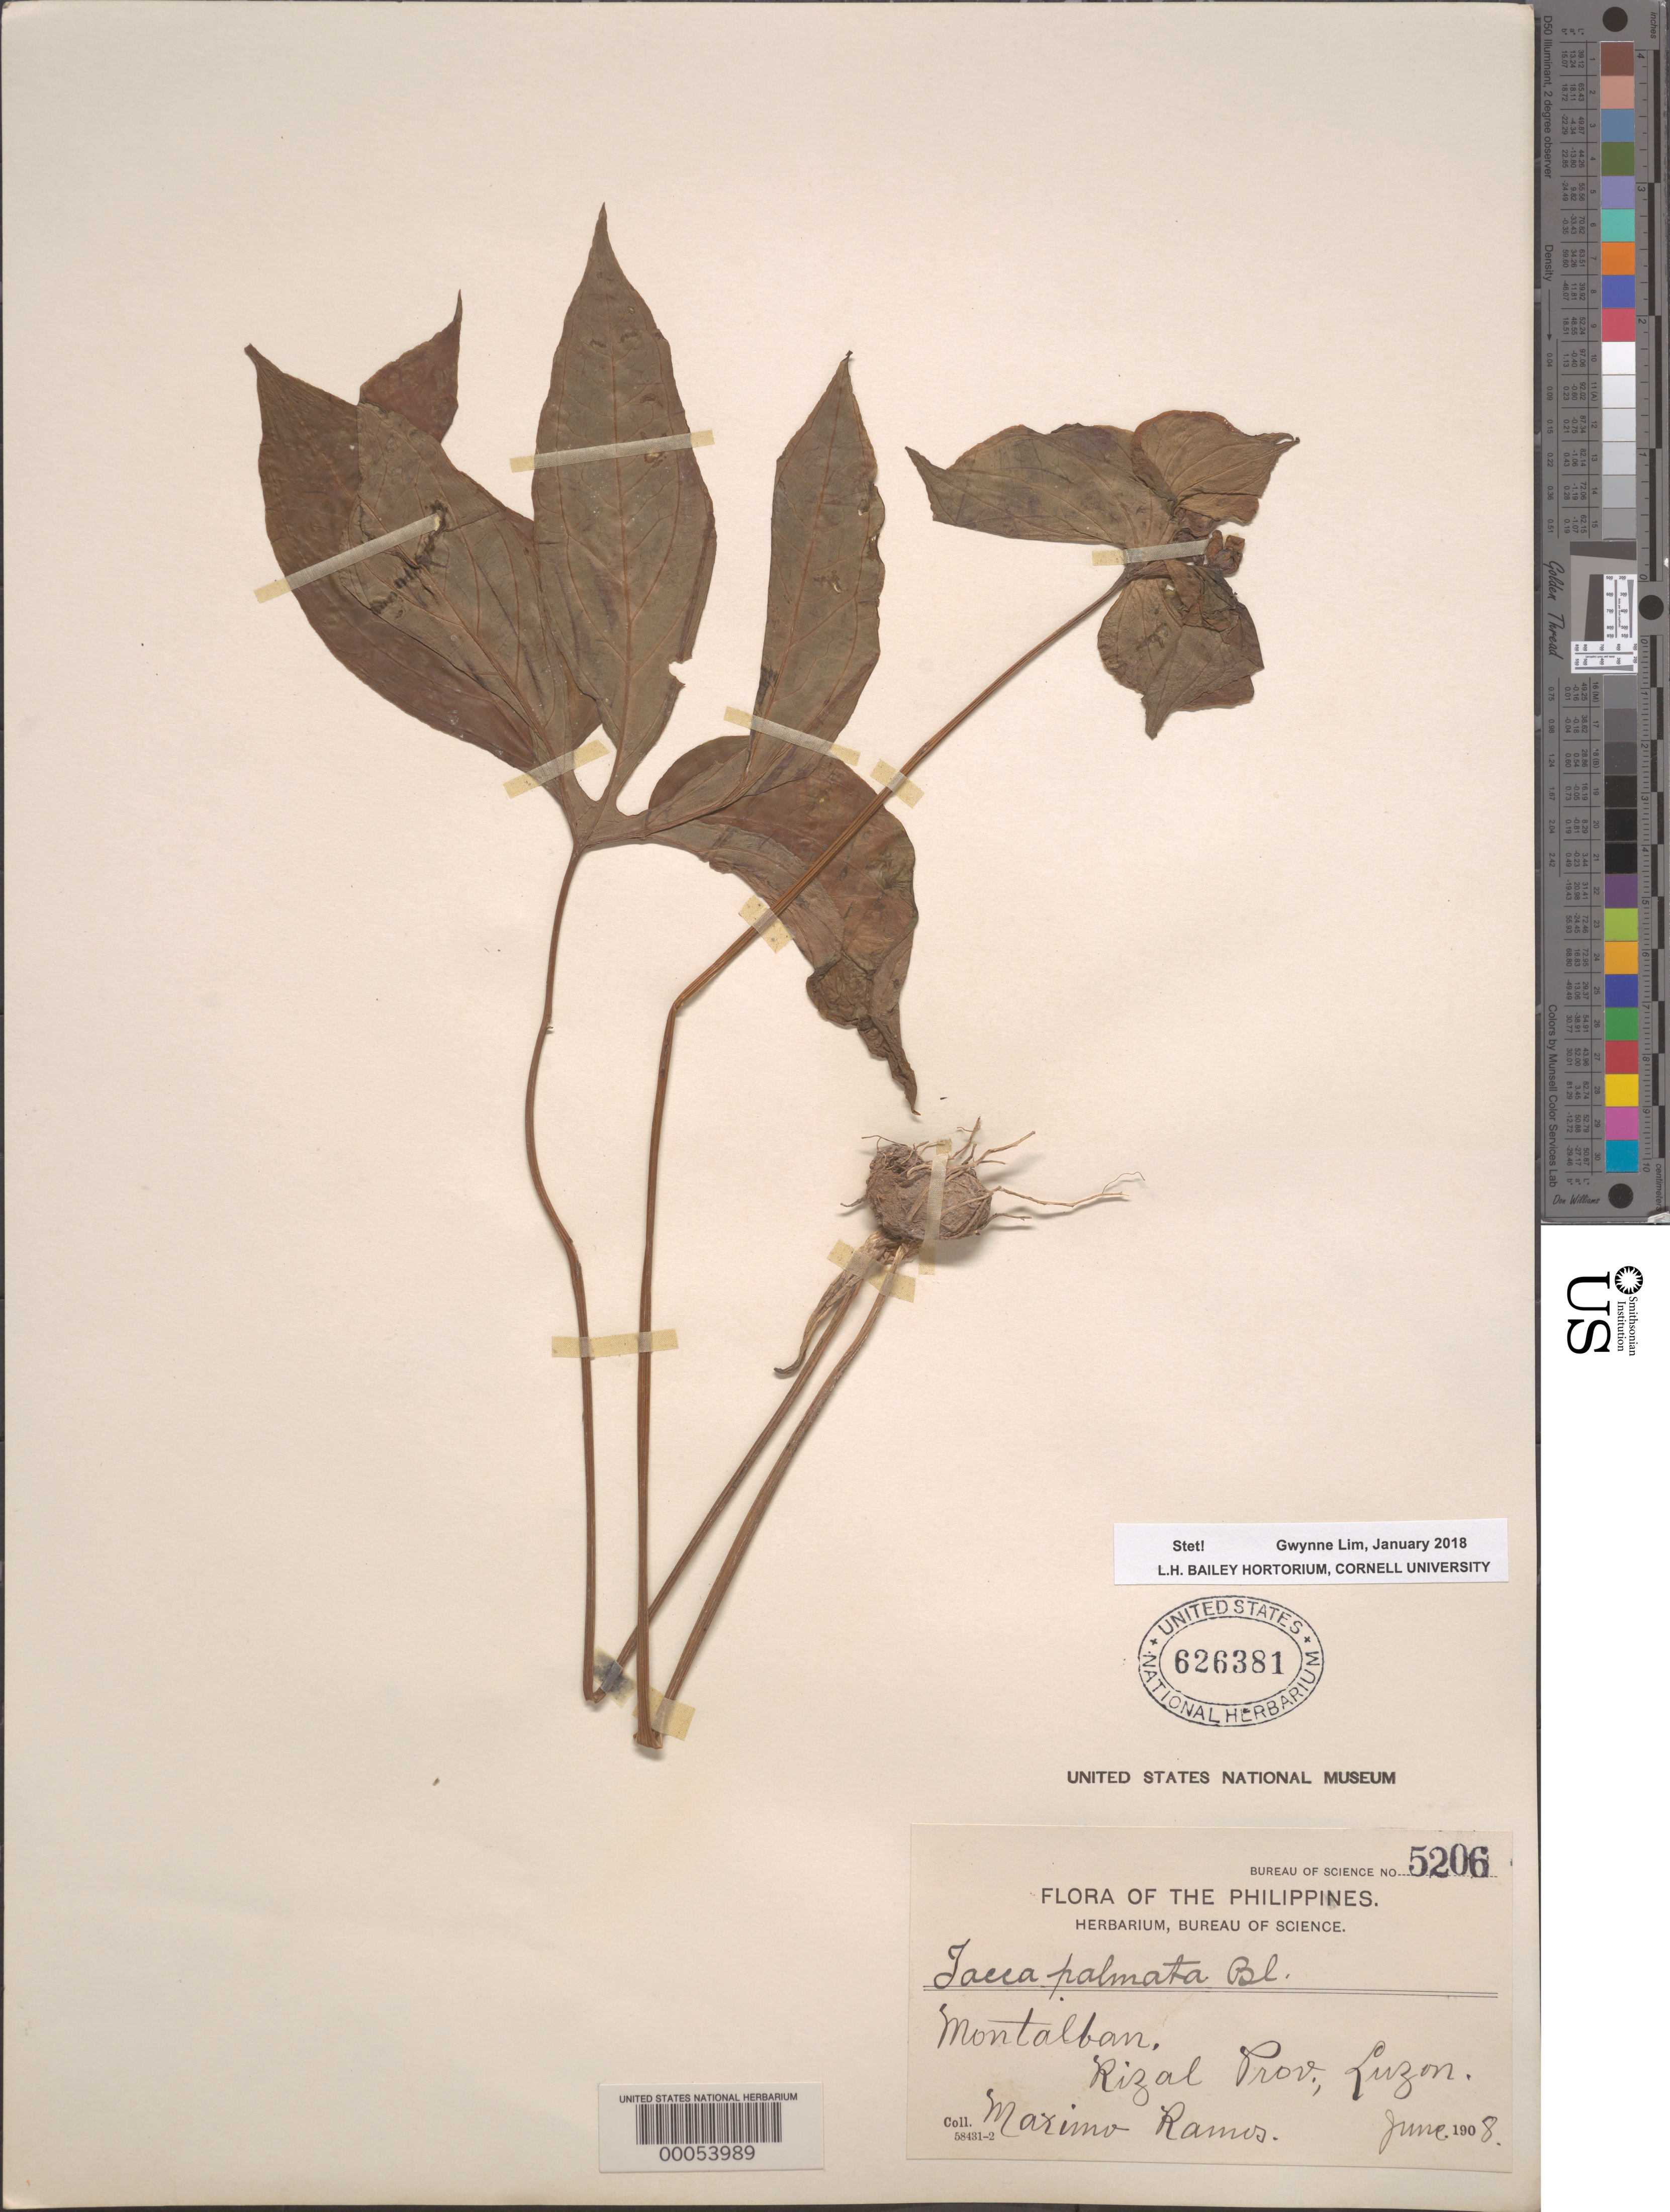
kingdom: Plantae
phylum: Tracheophyta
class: Liliopsida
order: Dioscoreales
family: Dioscoreaceae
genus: Tacca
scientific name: Tacca palmata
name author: Blume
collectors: M. Ramos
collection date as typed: Jun 1908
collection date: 1908-06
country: Philippines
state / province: Calabarzon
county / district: Rizal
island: Luzon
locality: Montalban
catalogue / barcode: US 626381